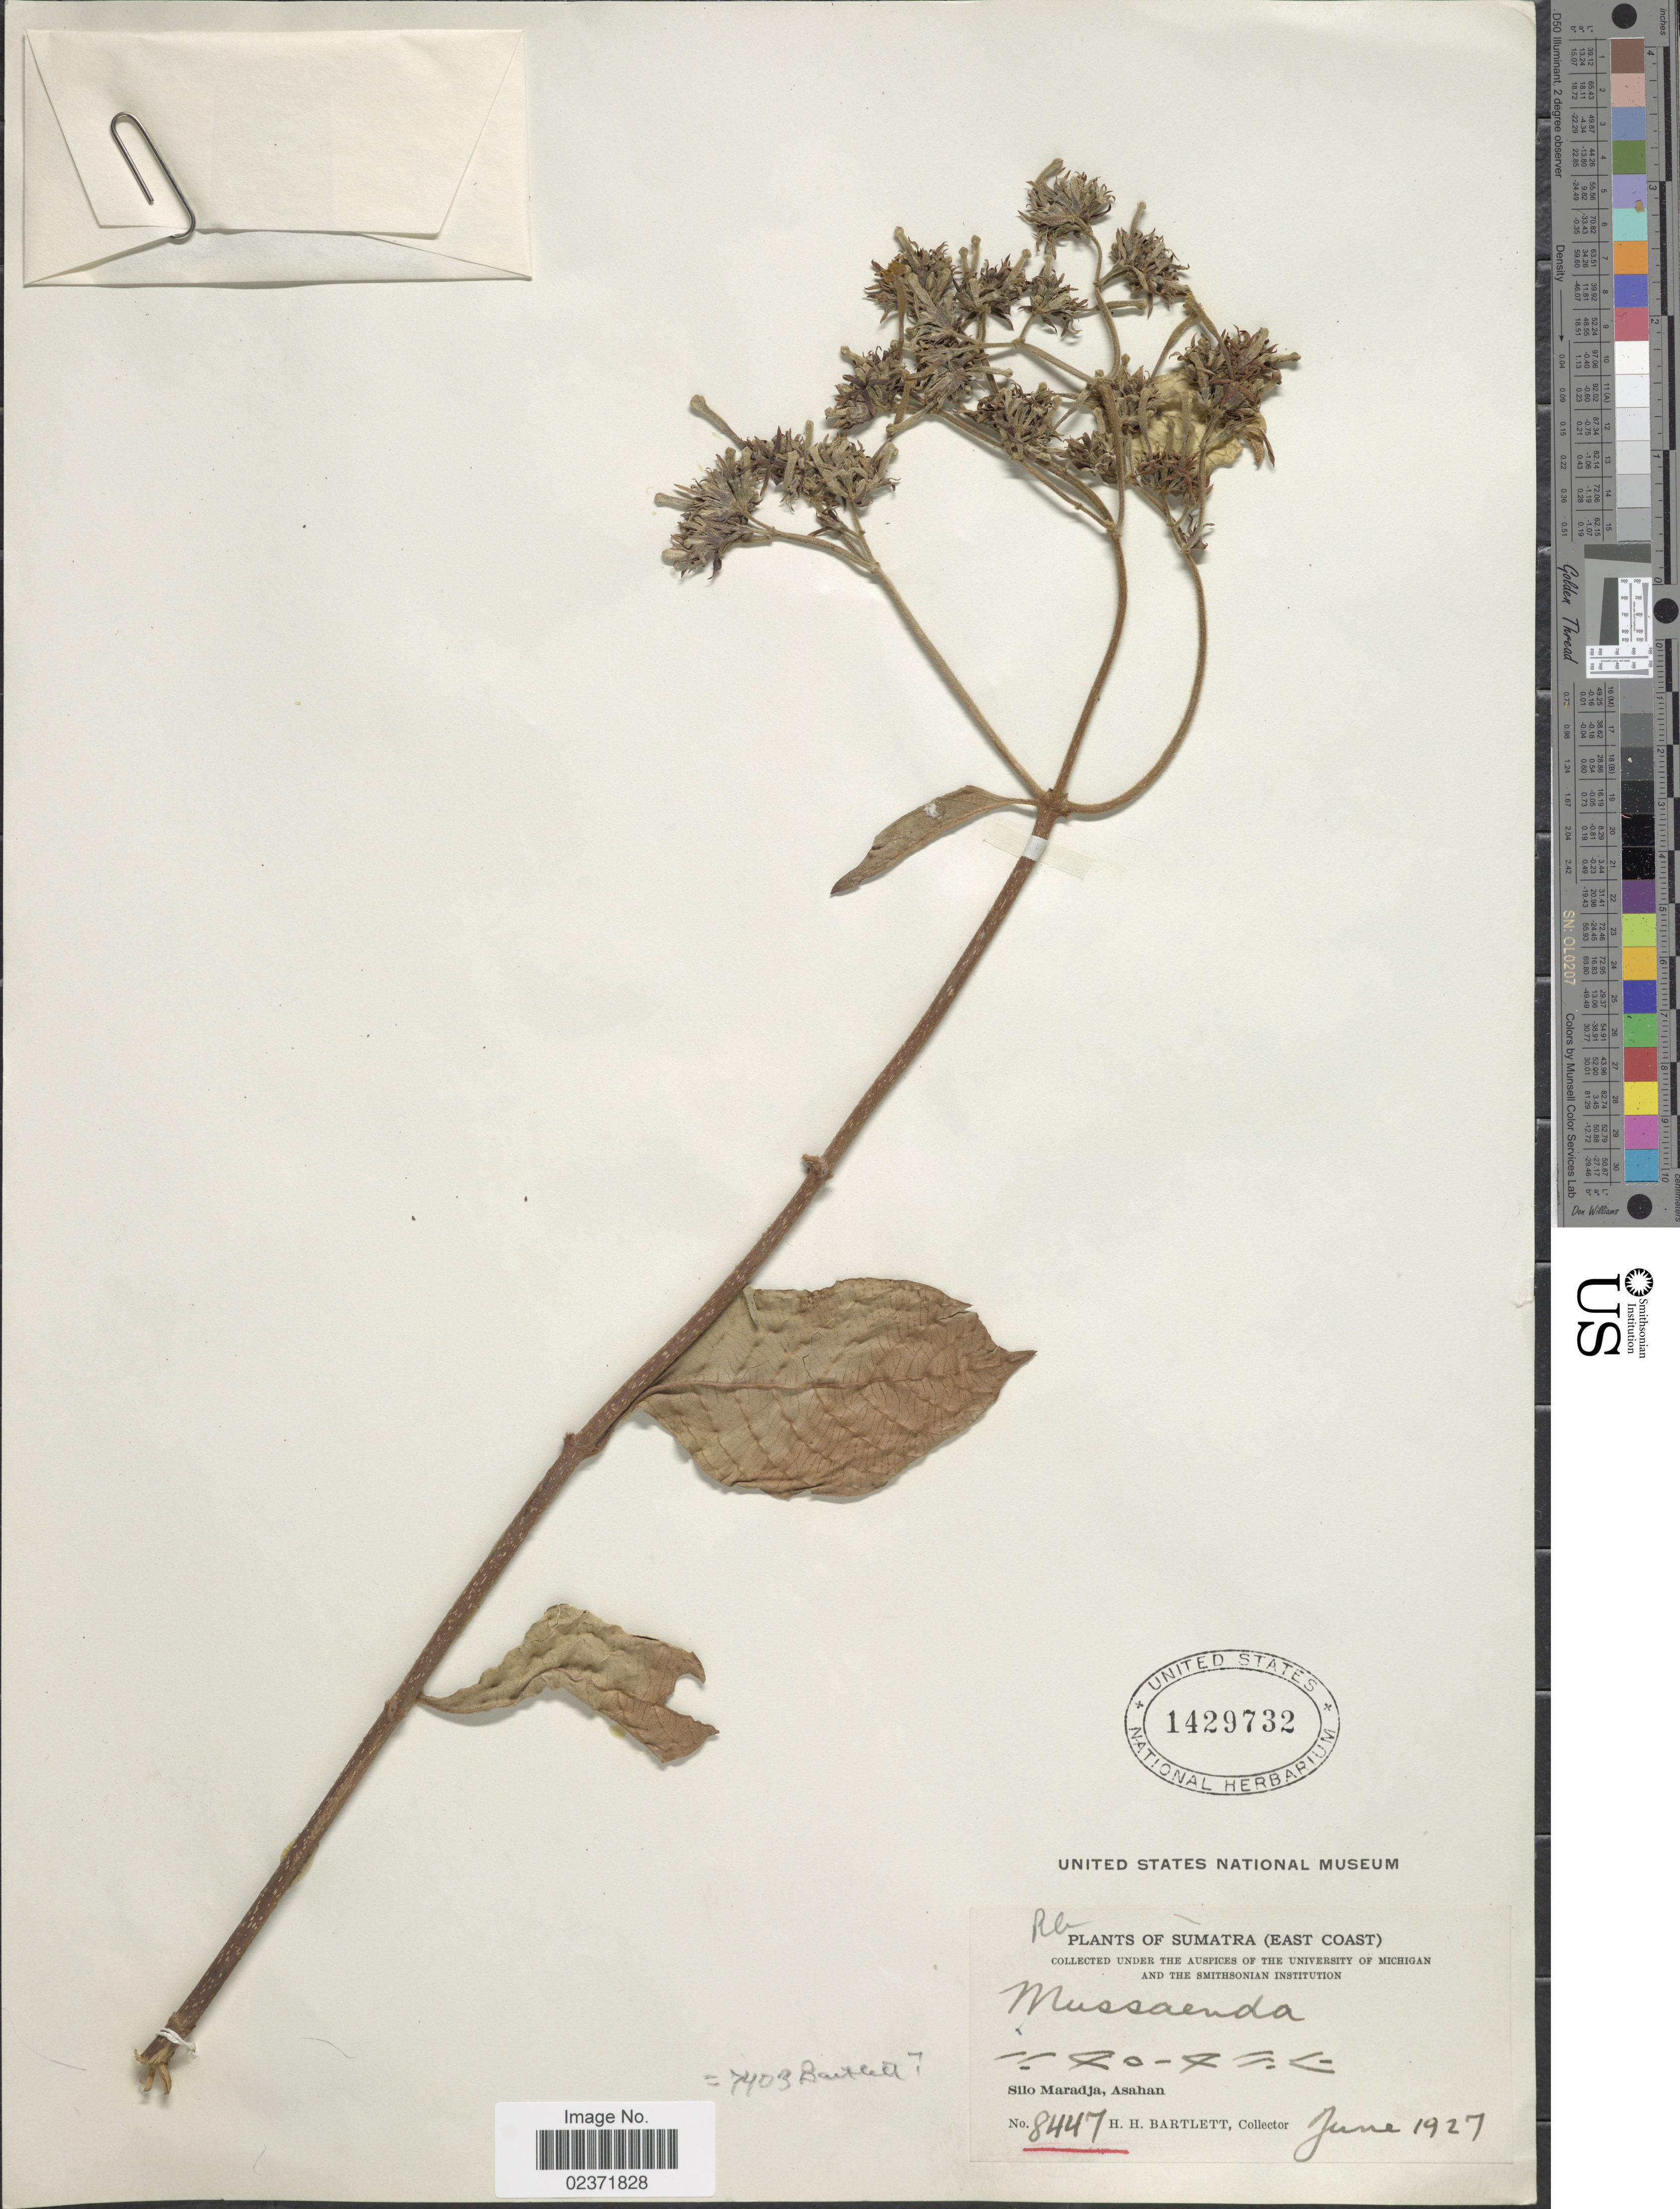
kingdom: Plantae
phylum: Tracheophyta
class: Magnoliopsida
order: Gentianales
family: Rubiaceae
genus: Mussaenda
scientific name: Mussaenda sp.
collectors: H. H. Bartlett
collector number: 8447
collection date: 1927-06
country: Indonesia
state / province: Sumatra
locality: (East Coast) Silo Maradja, Asahan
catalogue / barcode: US 1429732